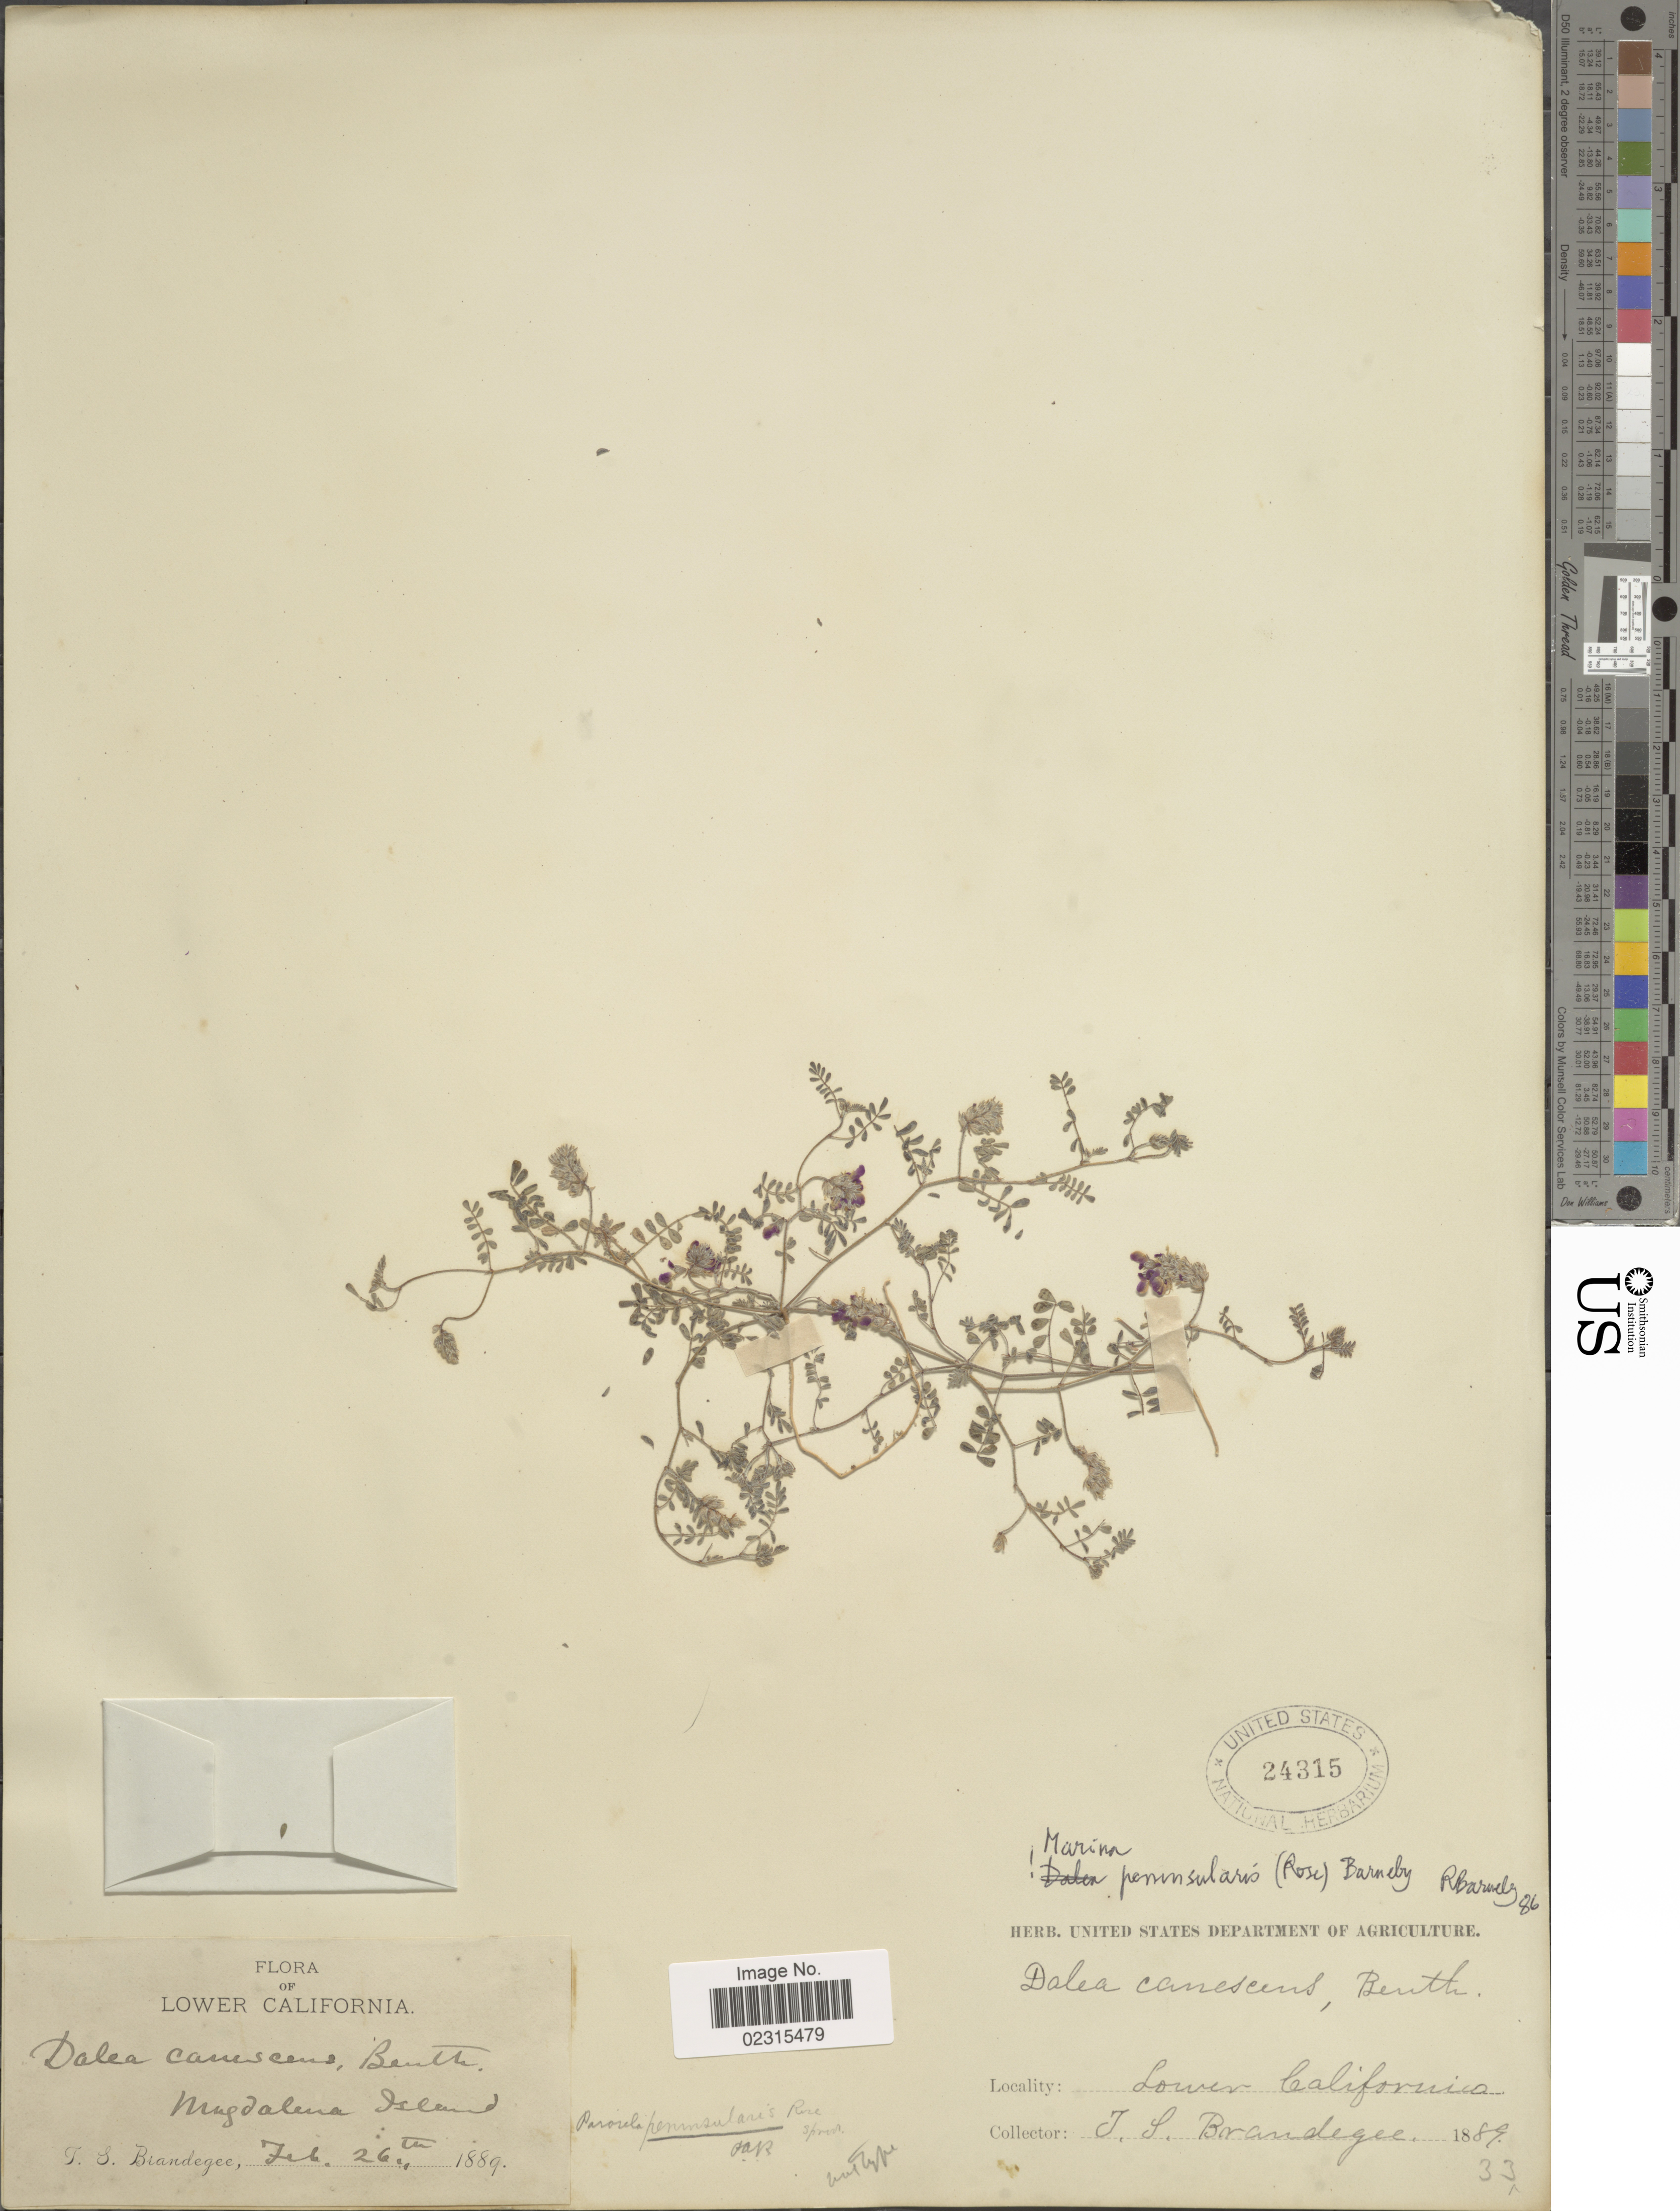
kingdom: Plantae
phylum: Tracheophyta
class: Magnoliopsida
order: Fabales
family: Fabaceae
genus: Marina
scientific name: Marina peninsularis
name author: (Rose) Barneby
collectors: T. S. Brandegee (herbarium)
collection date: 1889-02-26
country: Mexico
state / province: Baja California Sur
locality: Lower California, Magdalena Island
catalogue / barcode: US 24315